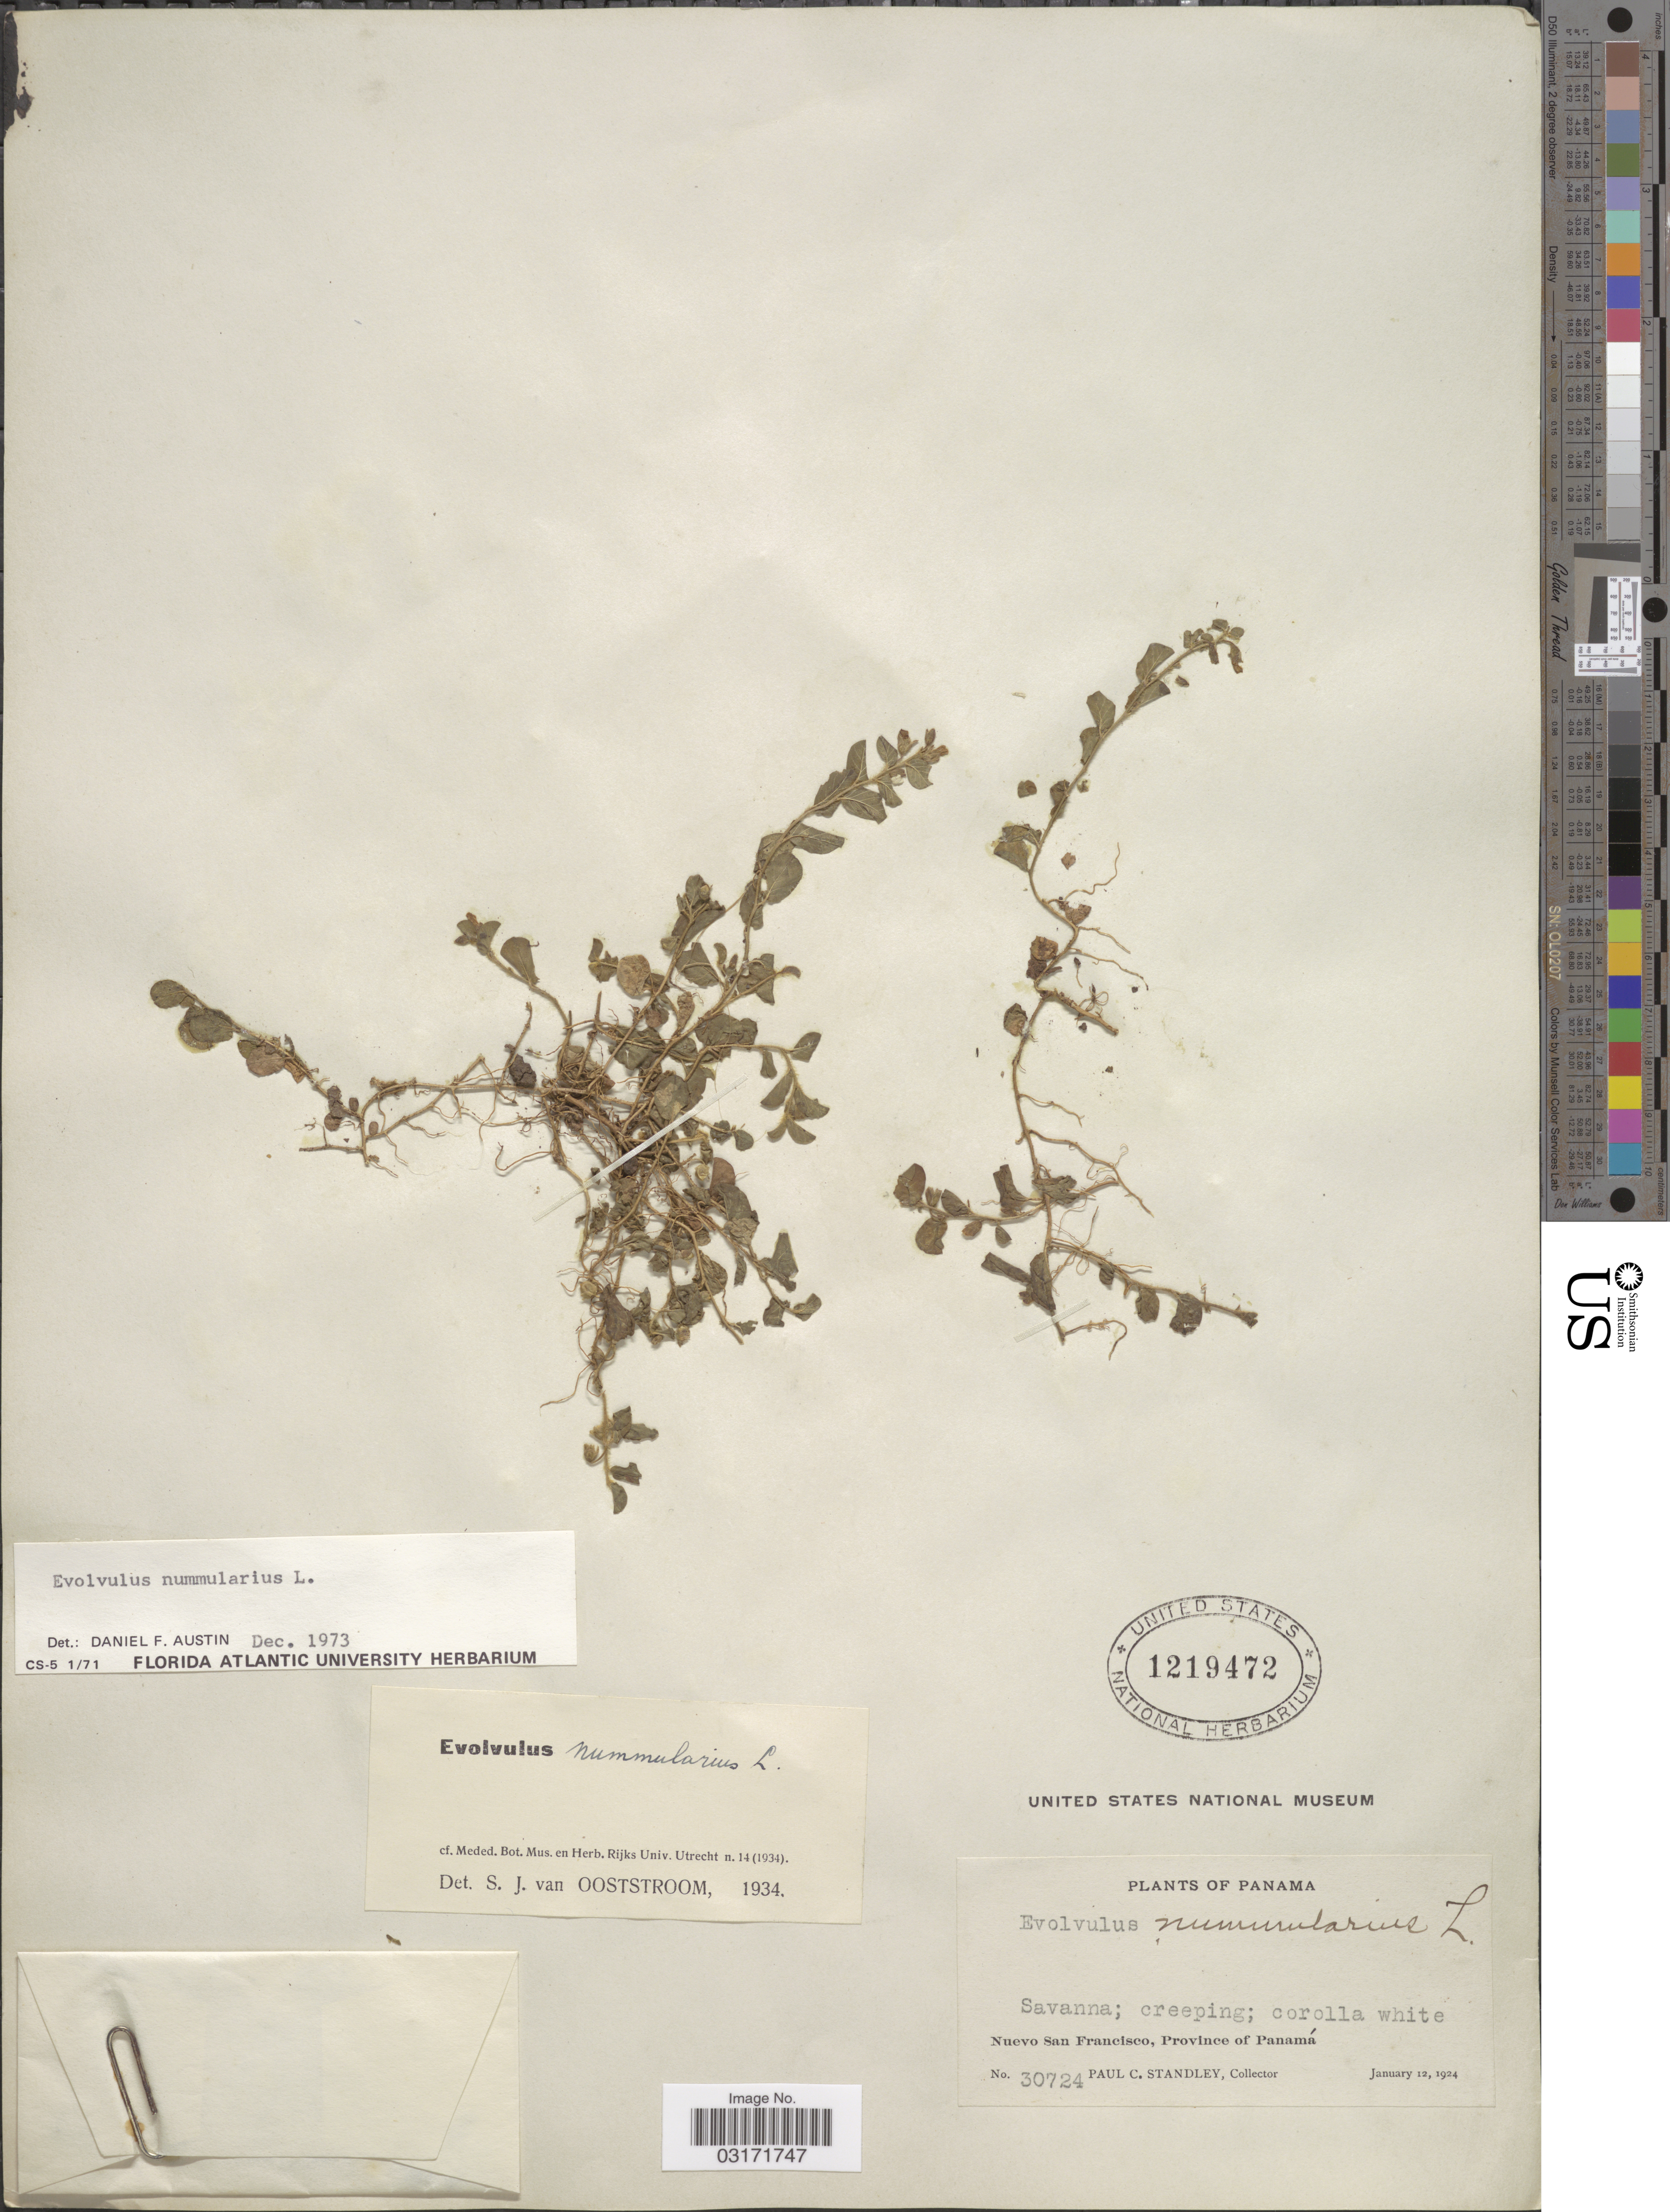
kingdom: Plantae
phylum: Tracheophyta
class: Magnoliopsida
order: Solanales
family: Convolvulaceae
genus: Evolvulus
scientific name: Evolvulus nummularius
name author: (L.) L.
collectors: P. C. Standley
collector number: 30724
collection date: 1924-01-12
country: Panama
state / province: Panamá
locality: Nuevo San Francisco.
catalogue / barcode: US 1219472